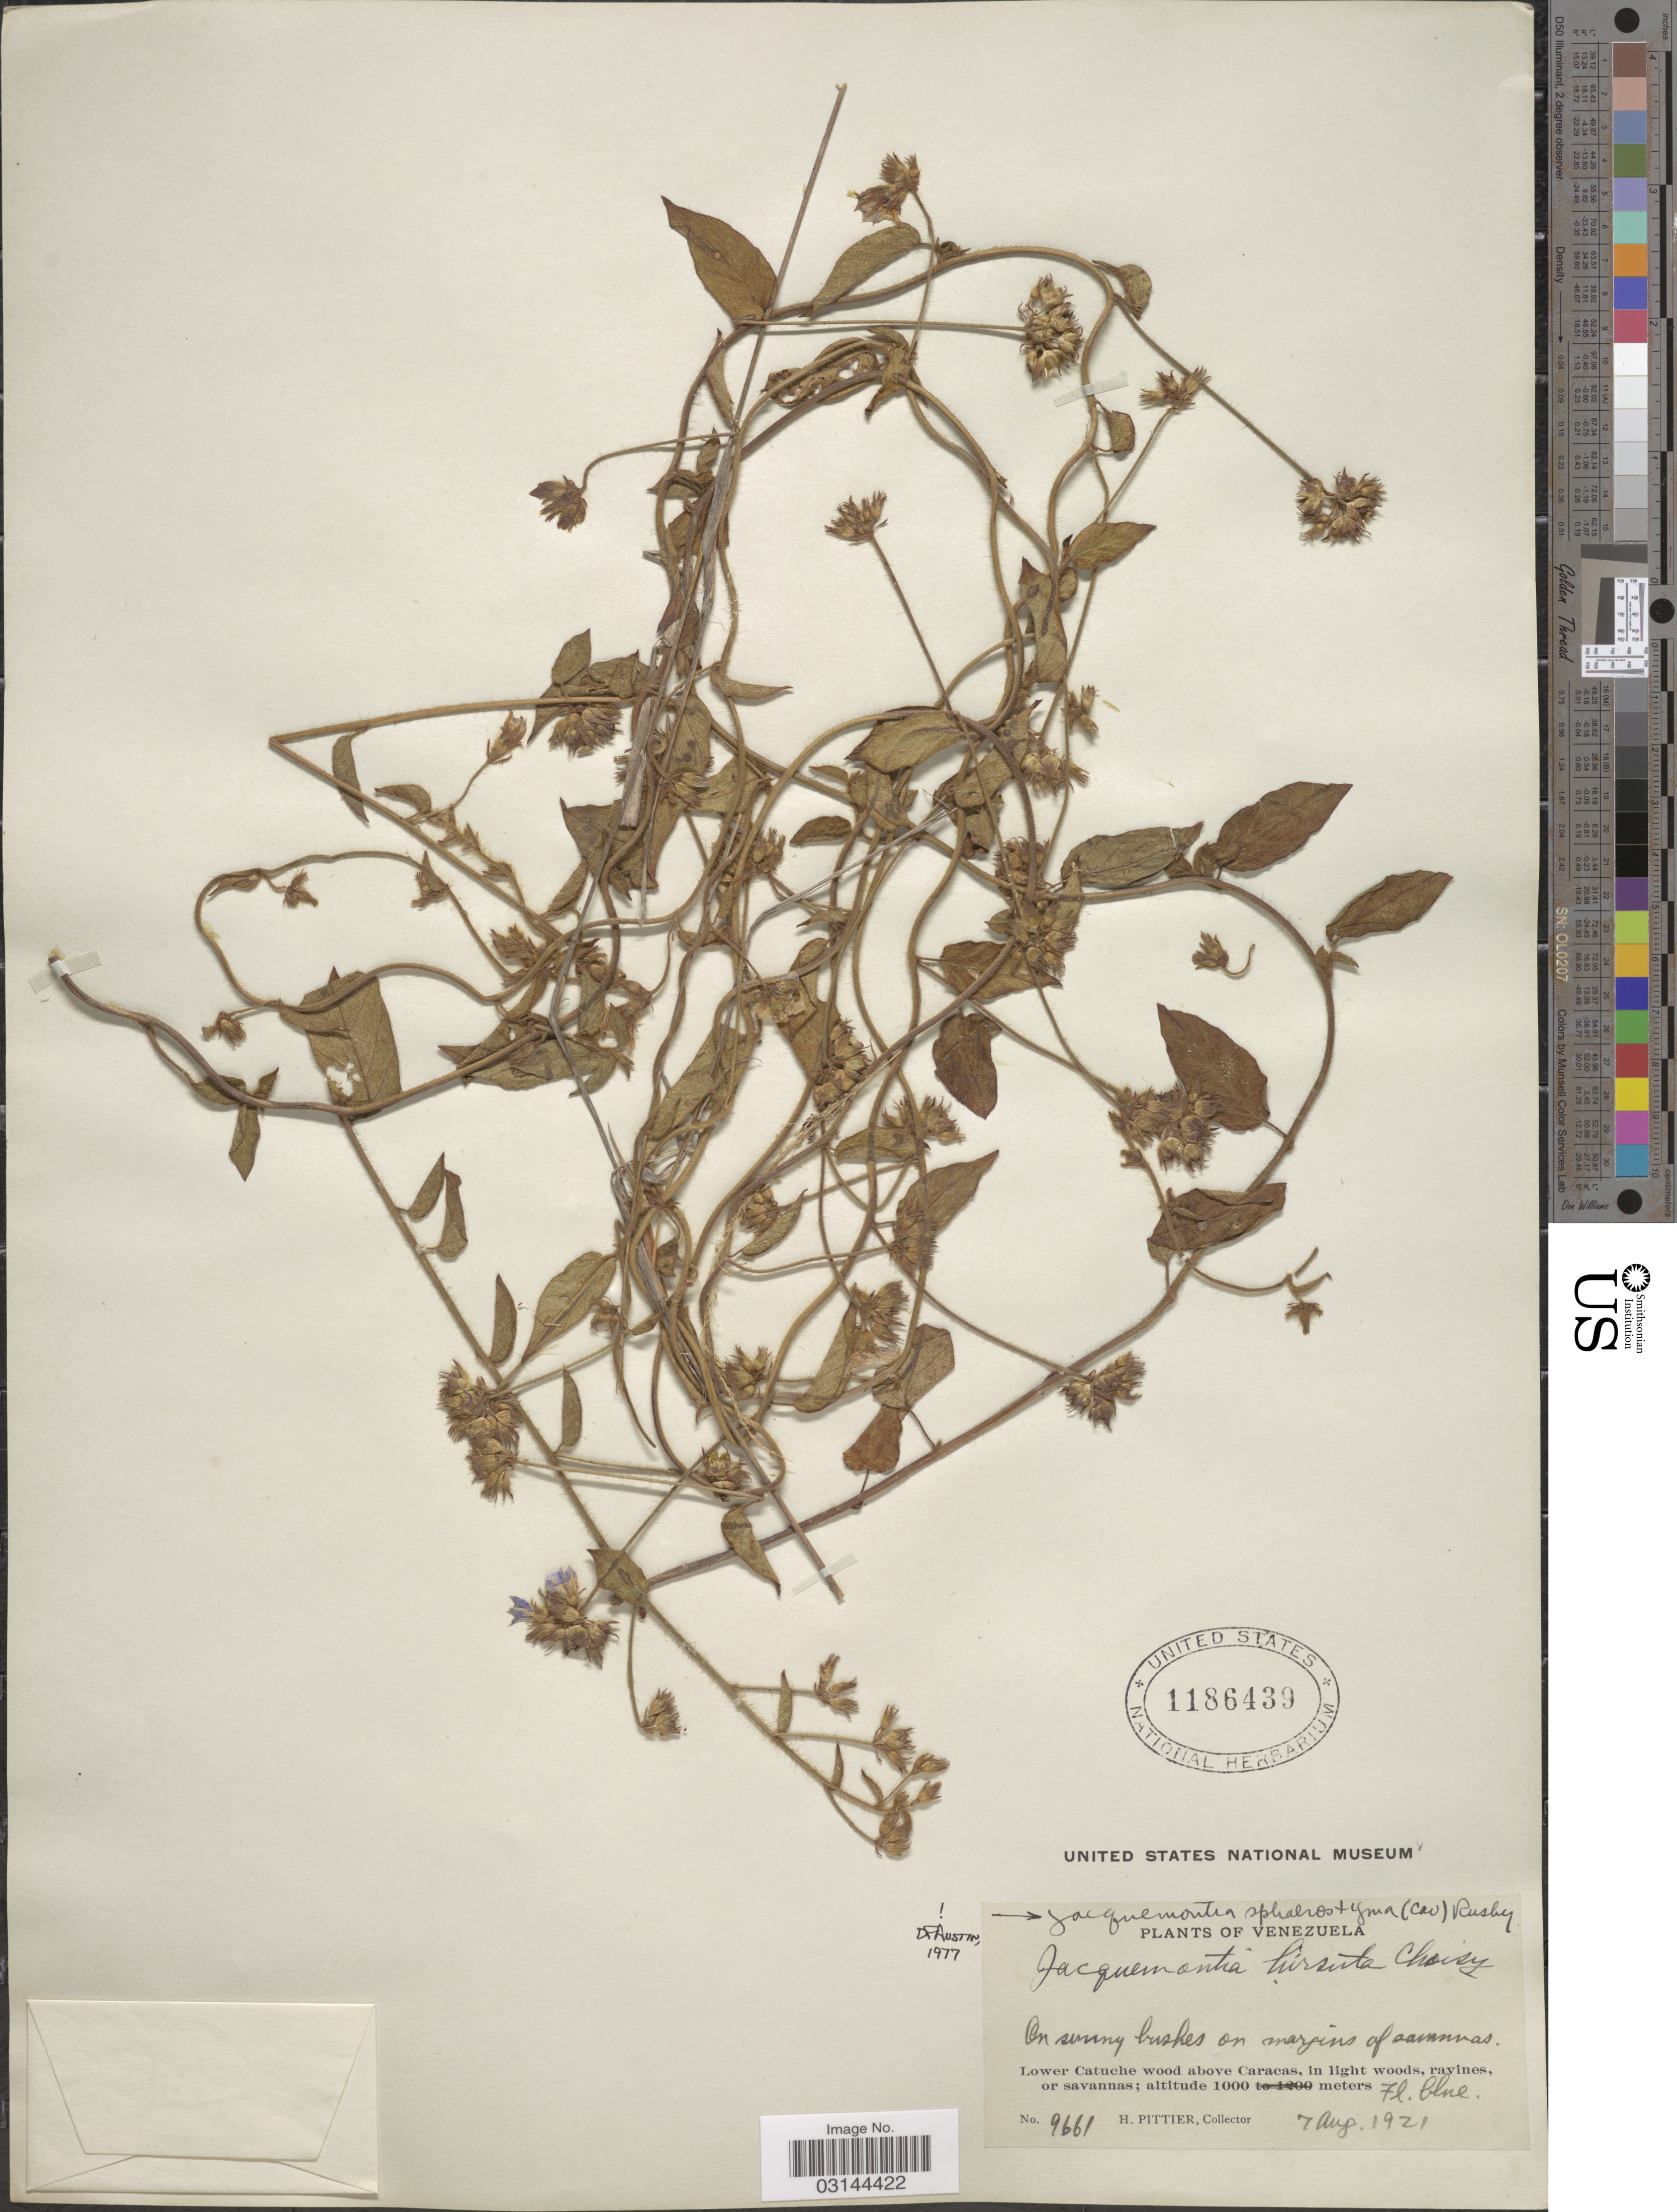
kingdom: Plantae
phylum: Tracheophyta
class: Magnoliopsida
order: Solanales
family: Convolvulaceae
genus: Jacquemontia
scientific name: Jacquemontia sphaerostigma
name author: (Cav.) Rusby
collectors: H. F. Pittier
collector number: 9661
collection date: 1921-08-07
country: Venezuela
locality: Lower Catuche wood above Caracas.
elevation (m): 1000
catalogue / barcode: US 1186439